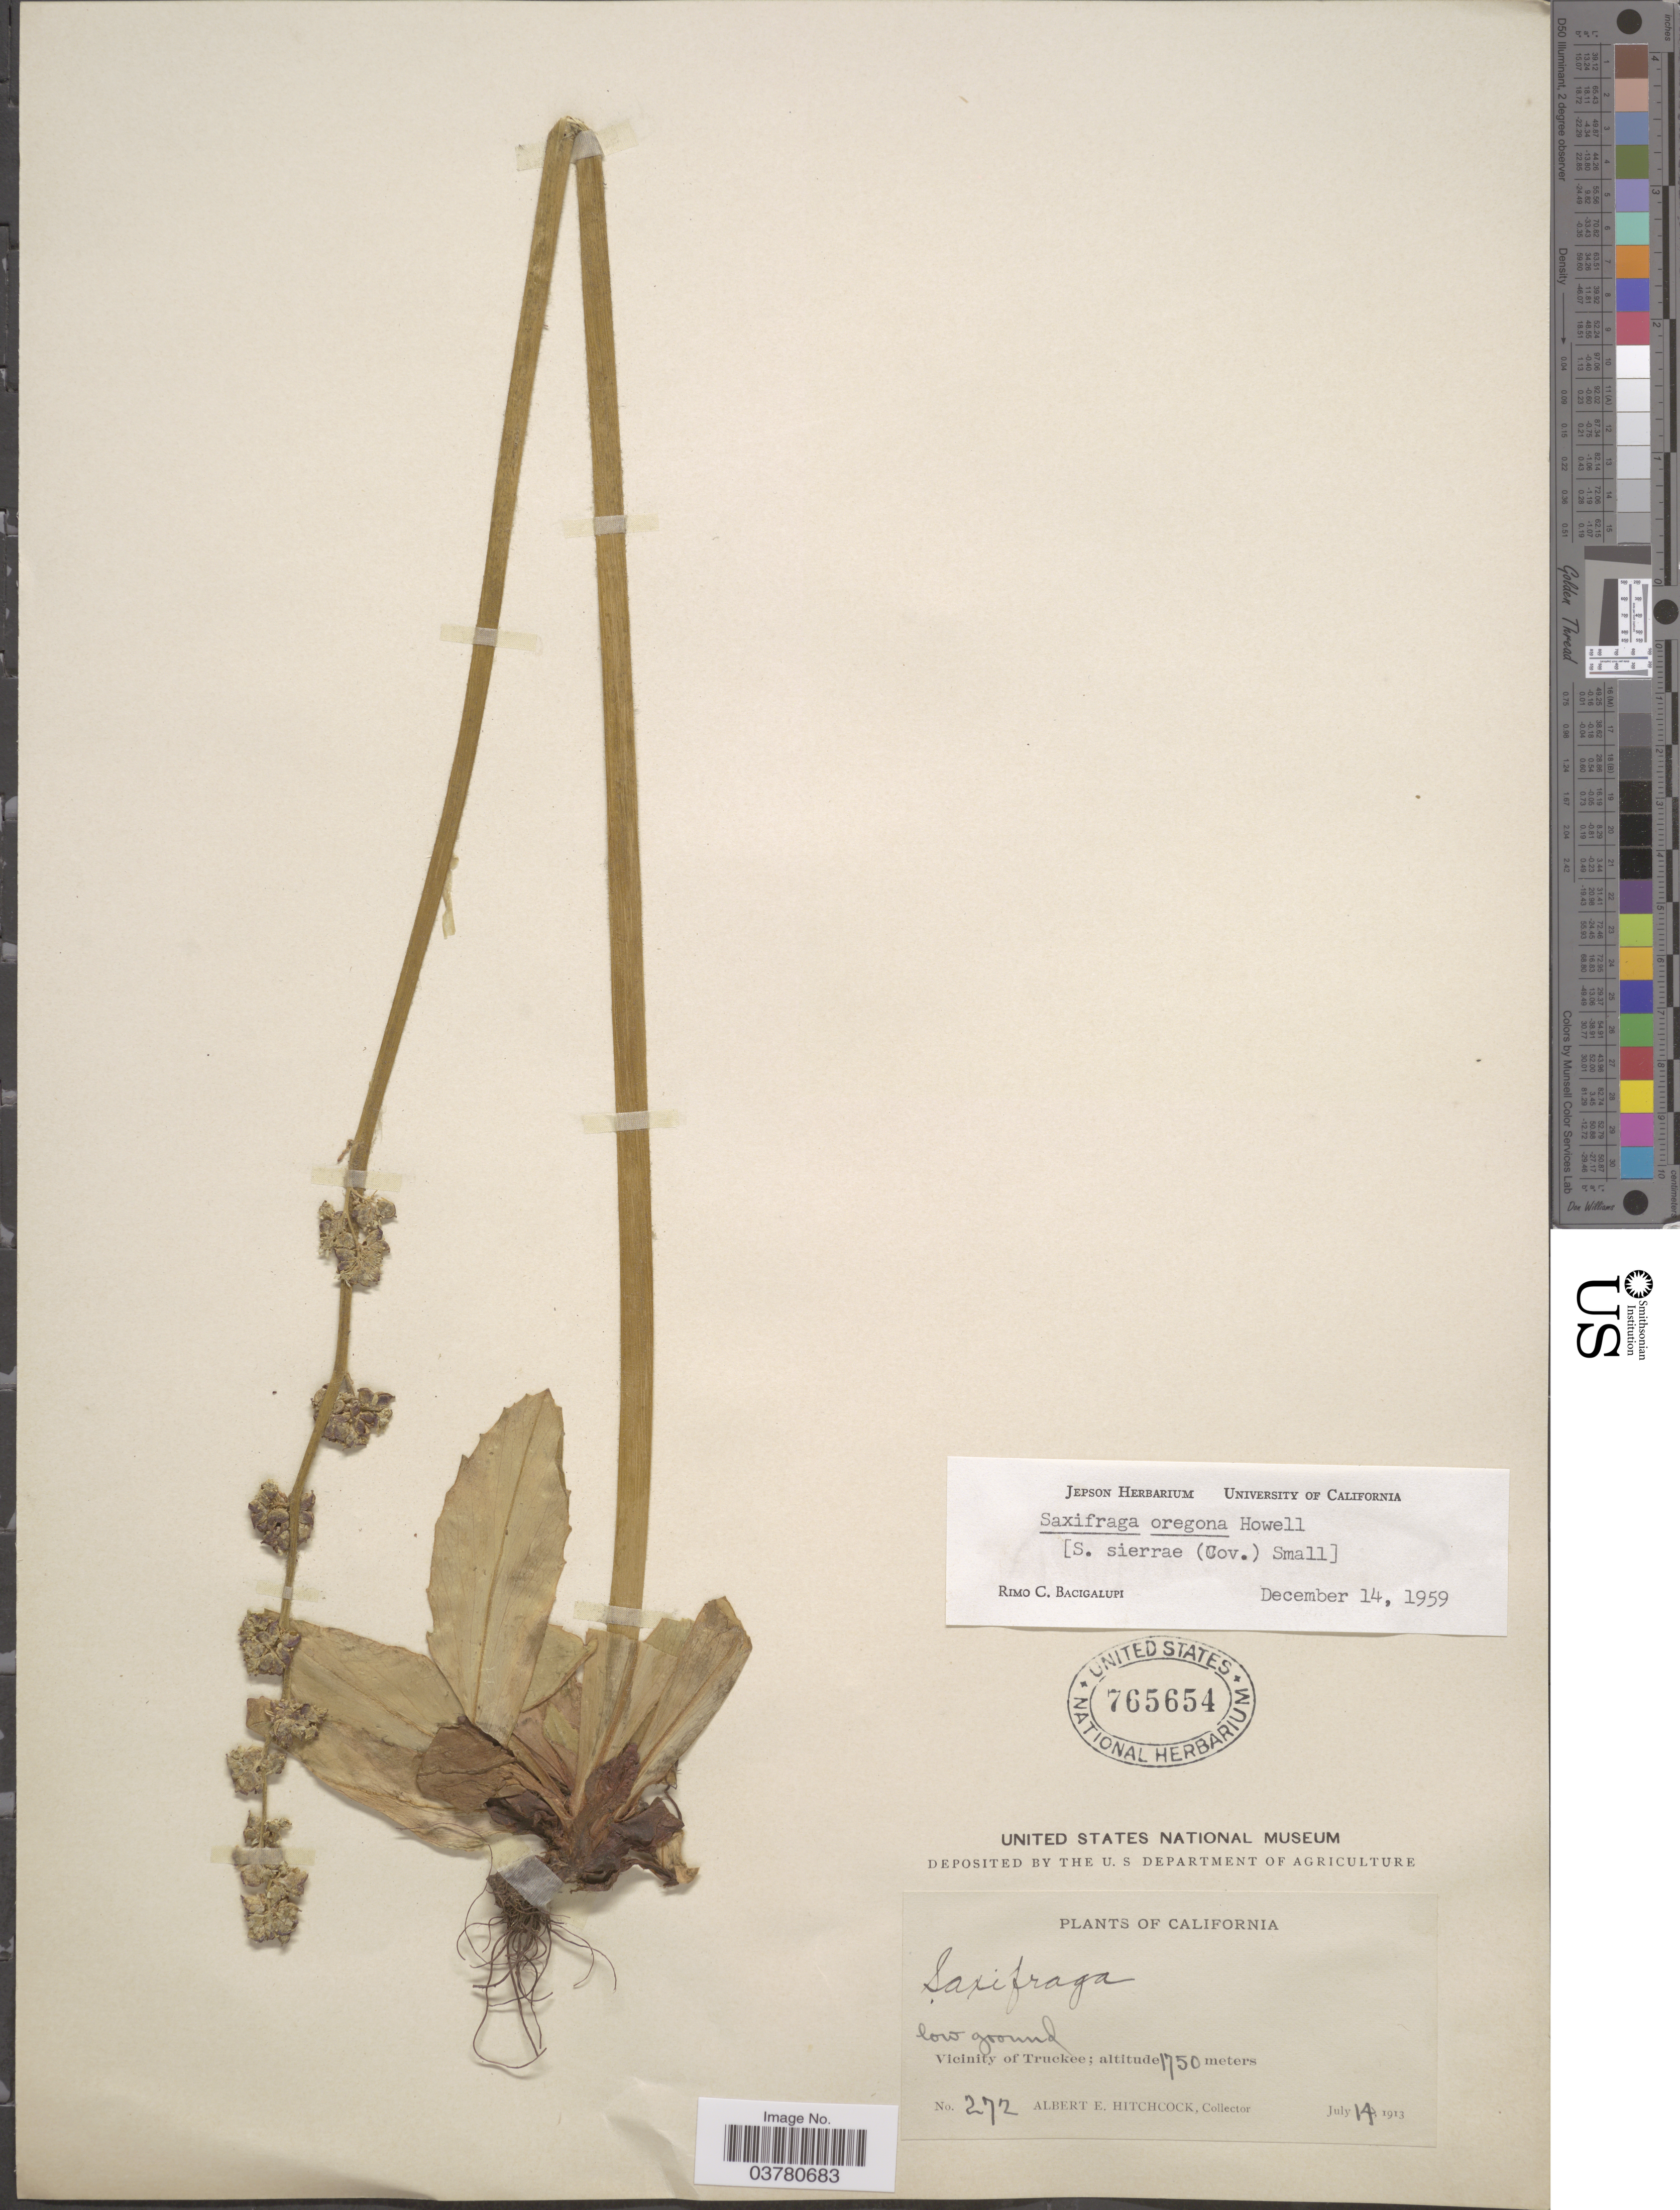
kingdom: Plantae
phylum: Tracheophyta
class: Magnoliopsida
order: Saxifragales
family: Saxifragaceae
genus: Micranthes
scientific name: Micranthes oregana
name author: (Howell) Small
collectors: A. S. Hitchcock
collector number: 272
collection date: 1913-07-14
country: United States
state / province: California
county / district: Nevada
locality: Vicinity of Truckee.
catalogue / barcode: US 765654